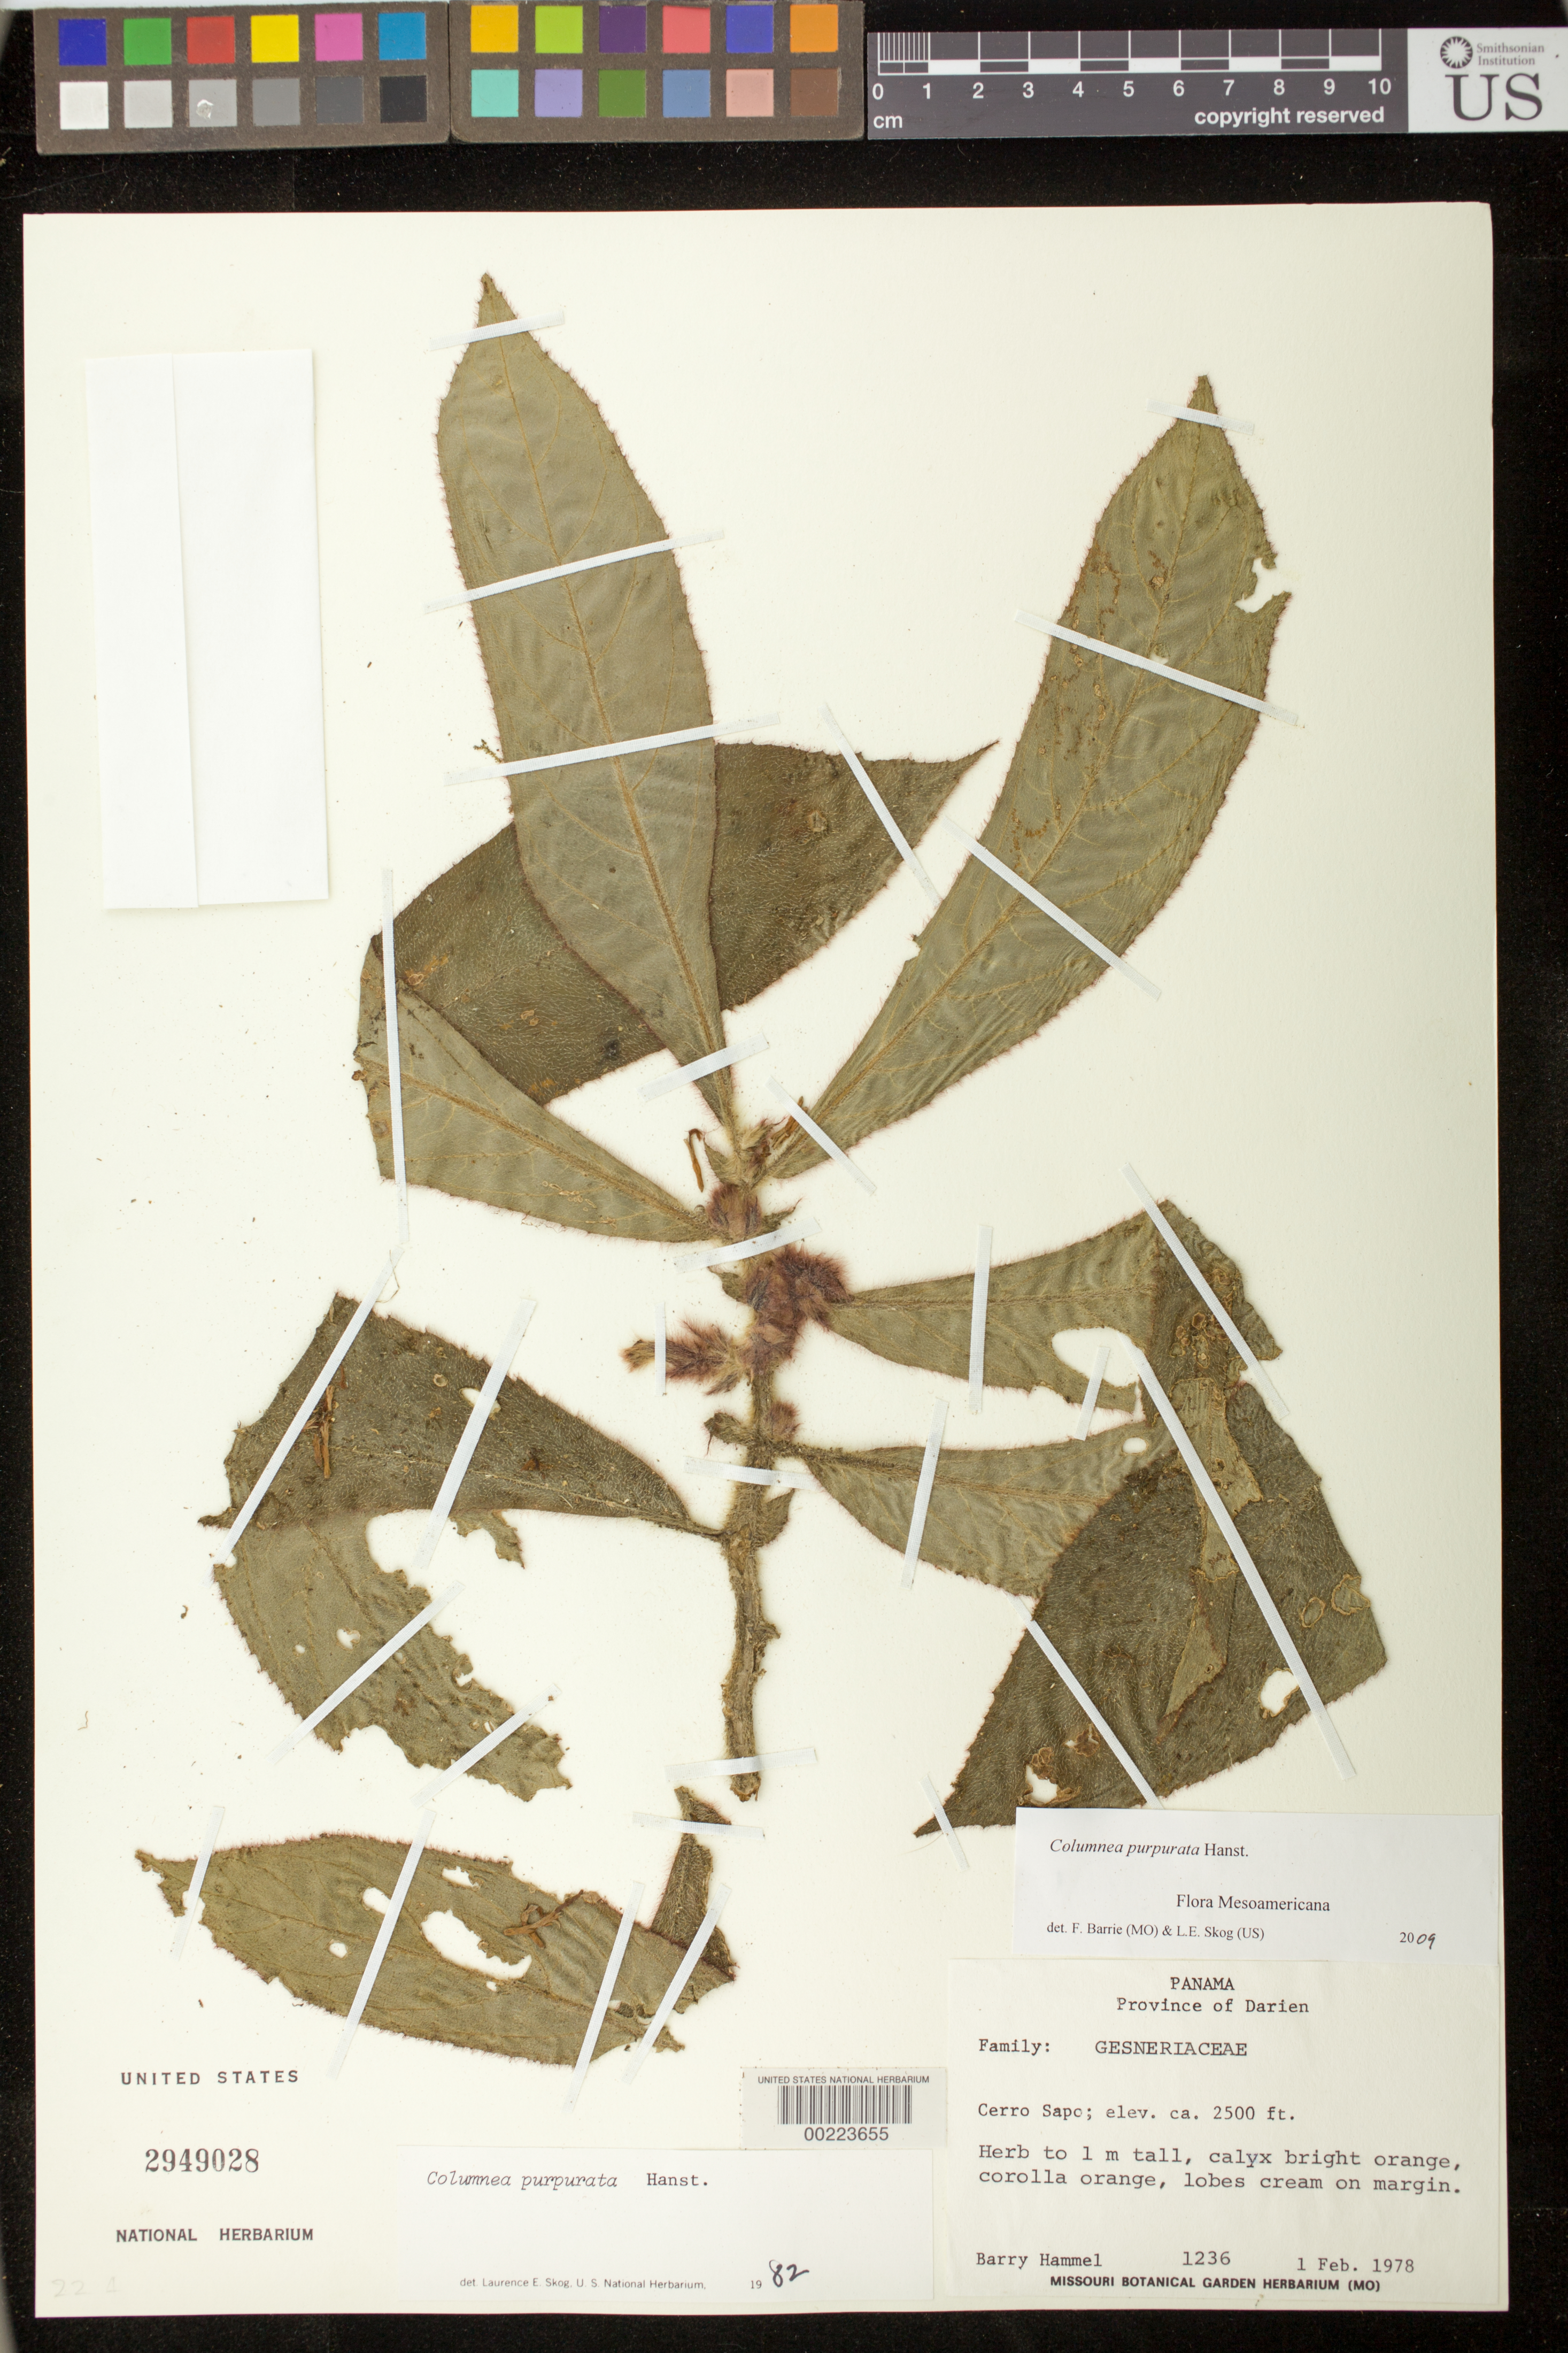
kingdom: Plantae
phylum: Tracheophyta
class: Magnoliopsida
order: Lamiales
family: Gesneriaceae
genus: Columnea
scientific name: Columnea purpurata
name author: Hanst.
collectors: B. Hammel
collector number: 1236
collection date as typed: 01 Feb 1978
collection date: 1978-02-01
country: Panama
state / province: Darién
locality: Cerro Sapo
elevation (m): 762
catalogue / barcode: US 2949028